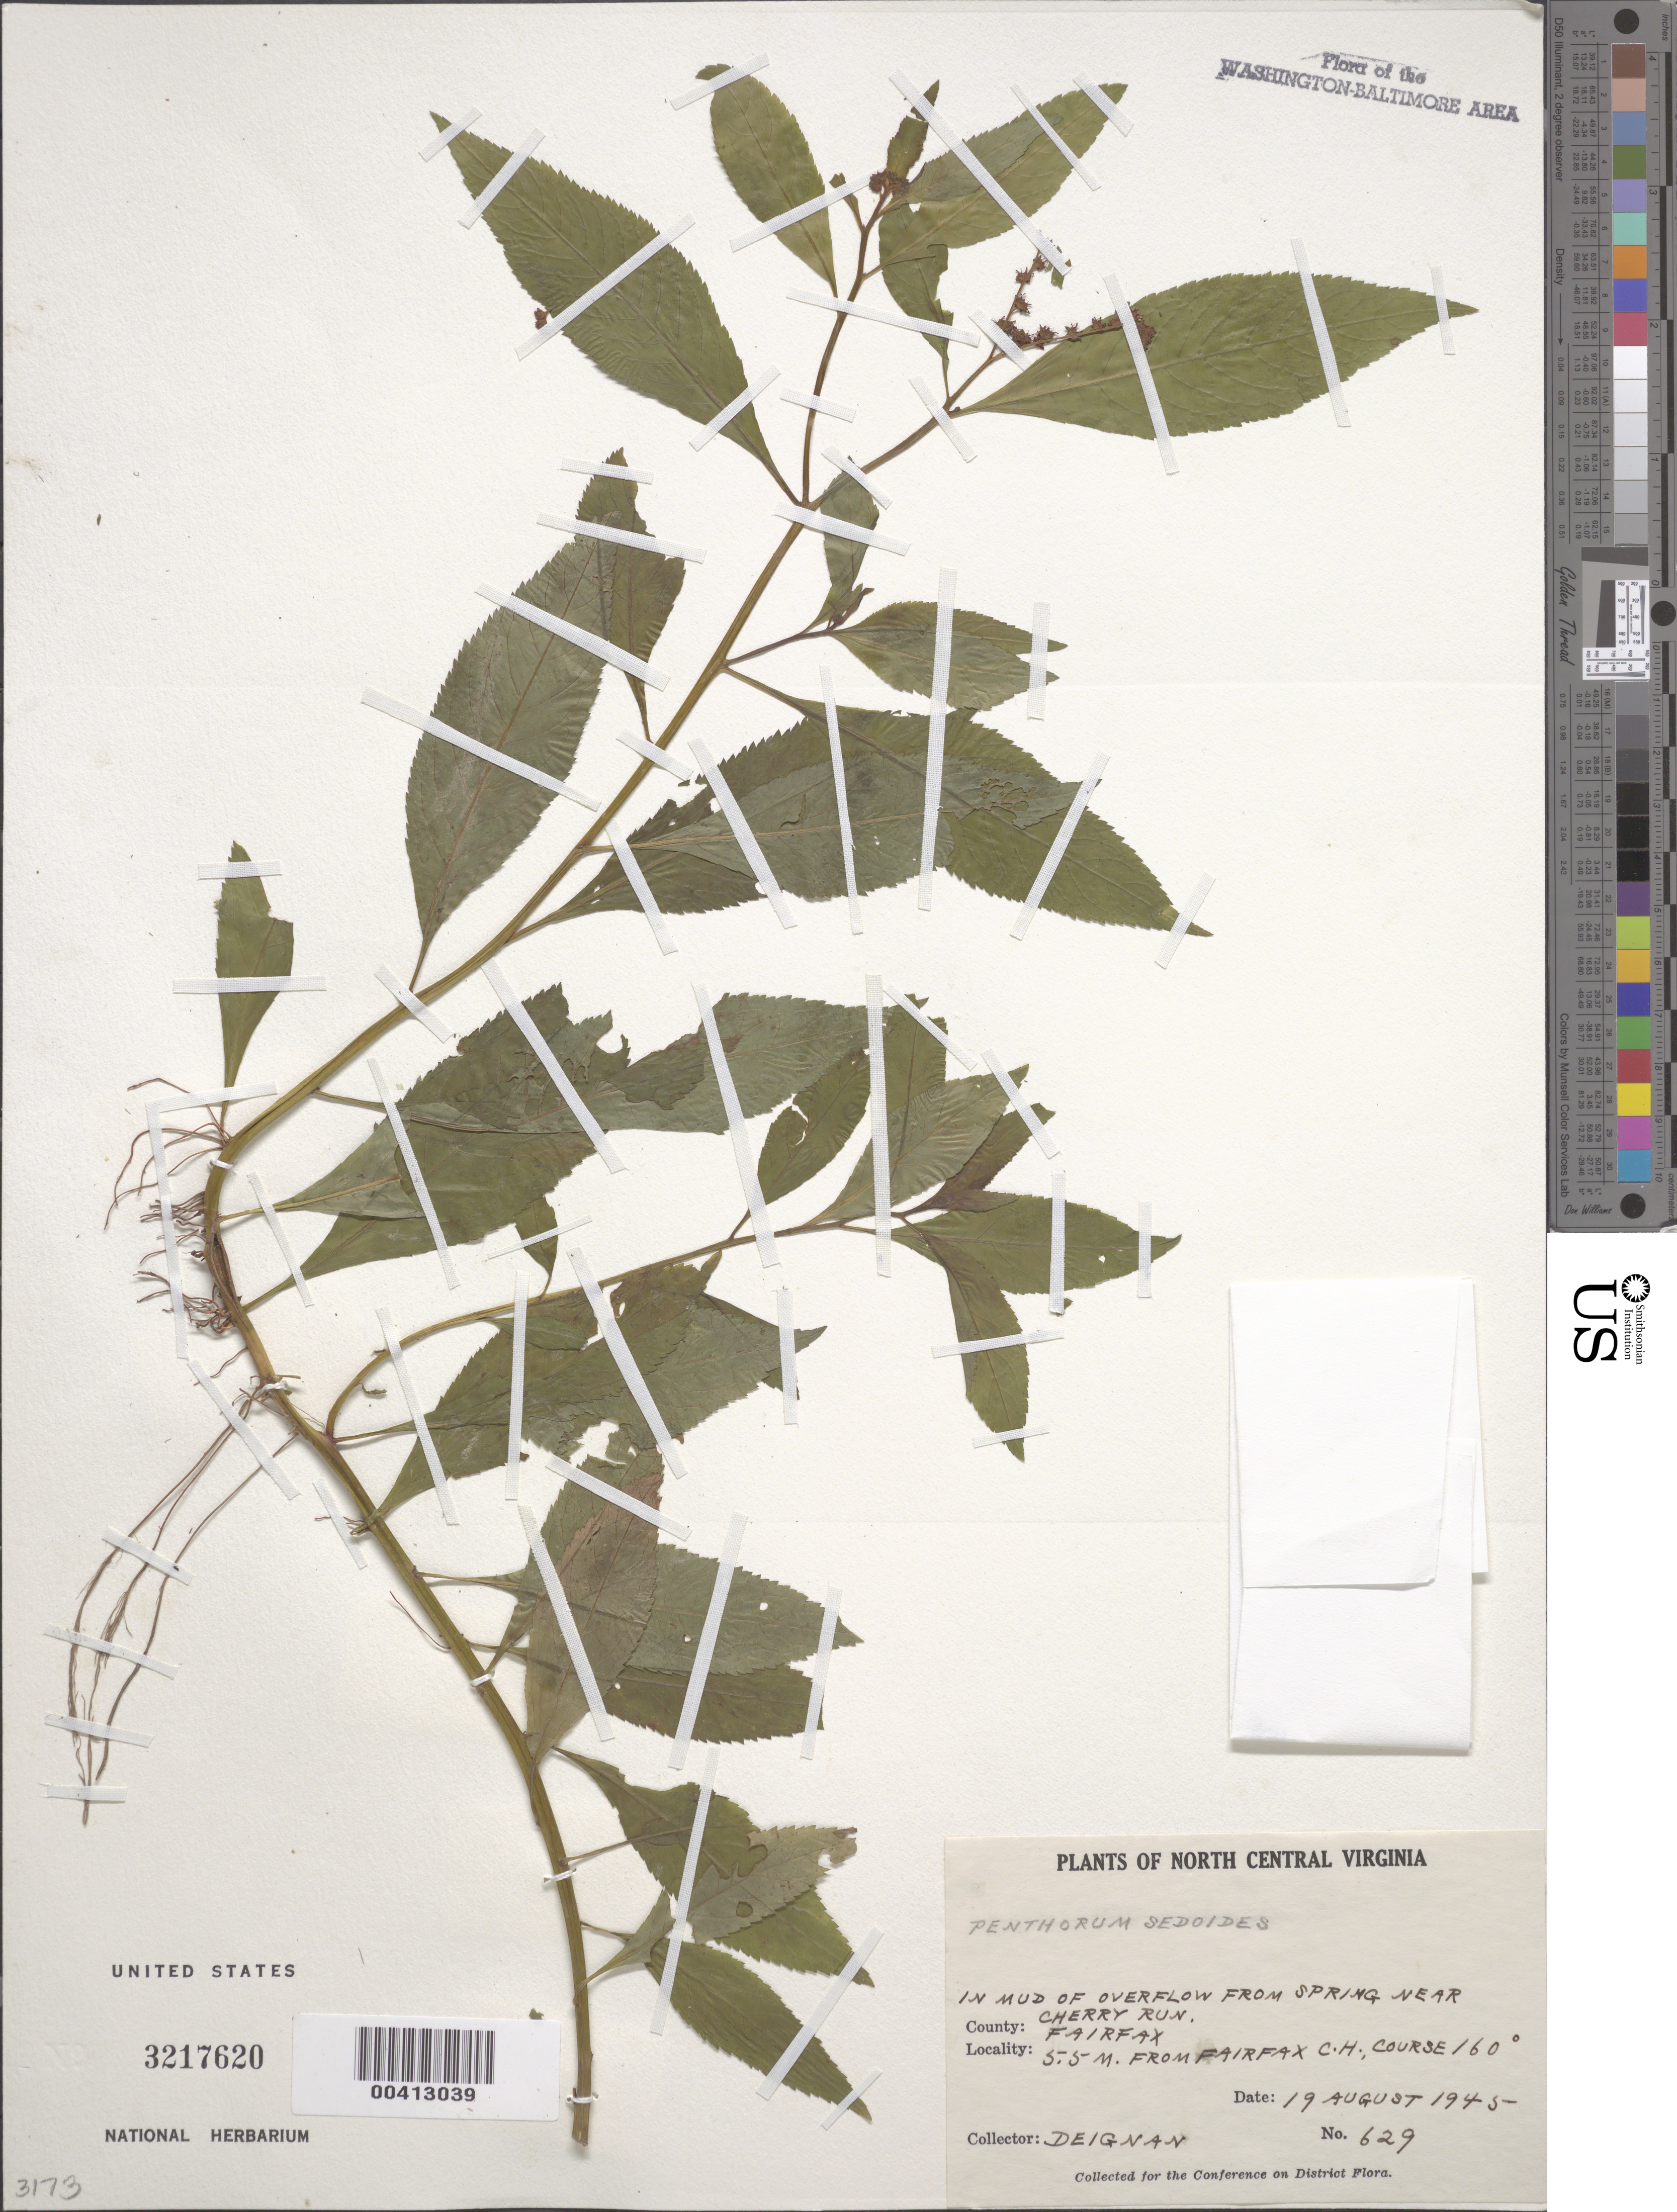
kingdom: Plantae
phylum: Tracheophyta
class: Magnoliopsida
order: Saxifragales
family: Penthoraceae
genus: Penthorum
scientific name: Penthorum sedoides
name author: L.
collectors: H. Deignan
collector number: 629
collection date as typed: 19 Aug 1945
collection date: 1945-08-19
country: United States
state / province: Virginia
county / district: Fairfax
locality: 5.5 Miles from Fairfax County Courthouse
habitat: In mud of overflow from spring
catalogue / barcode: US 3217620